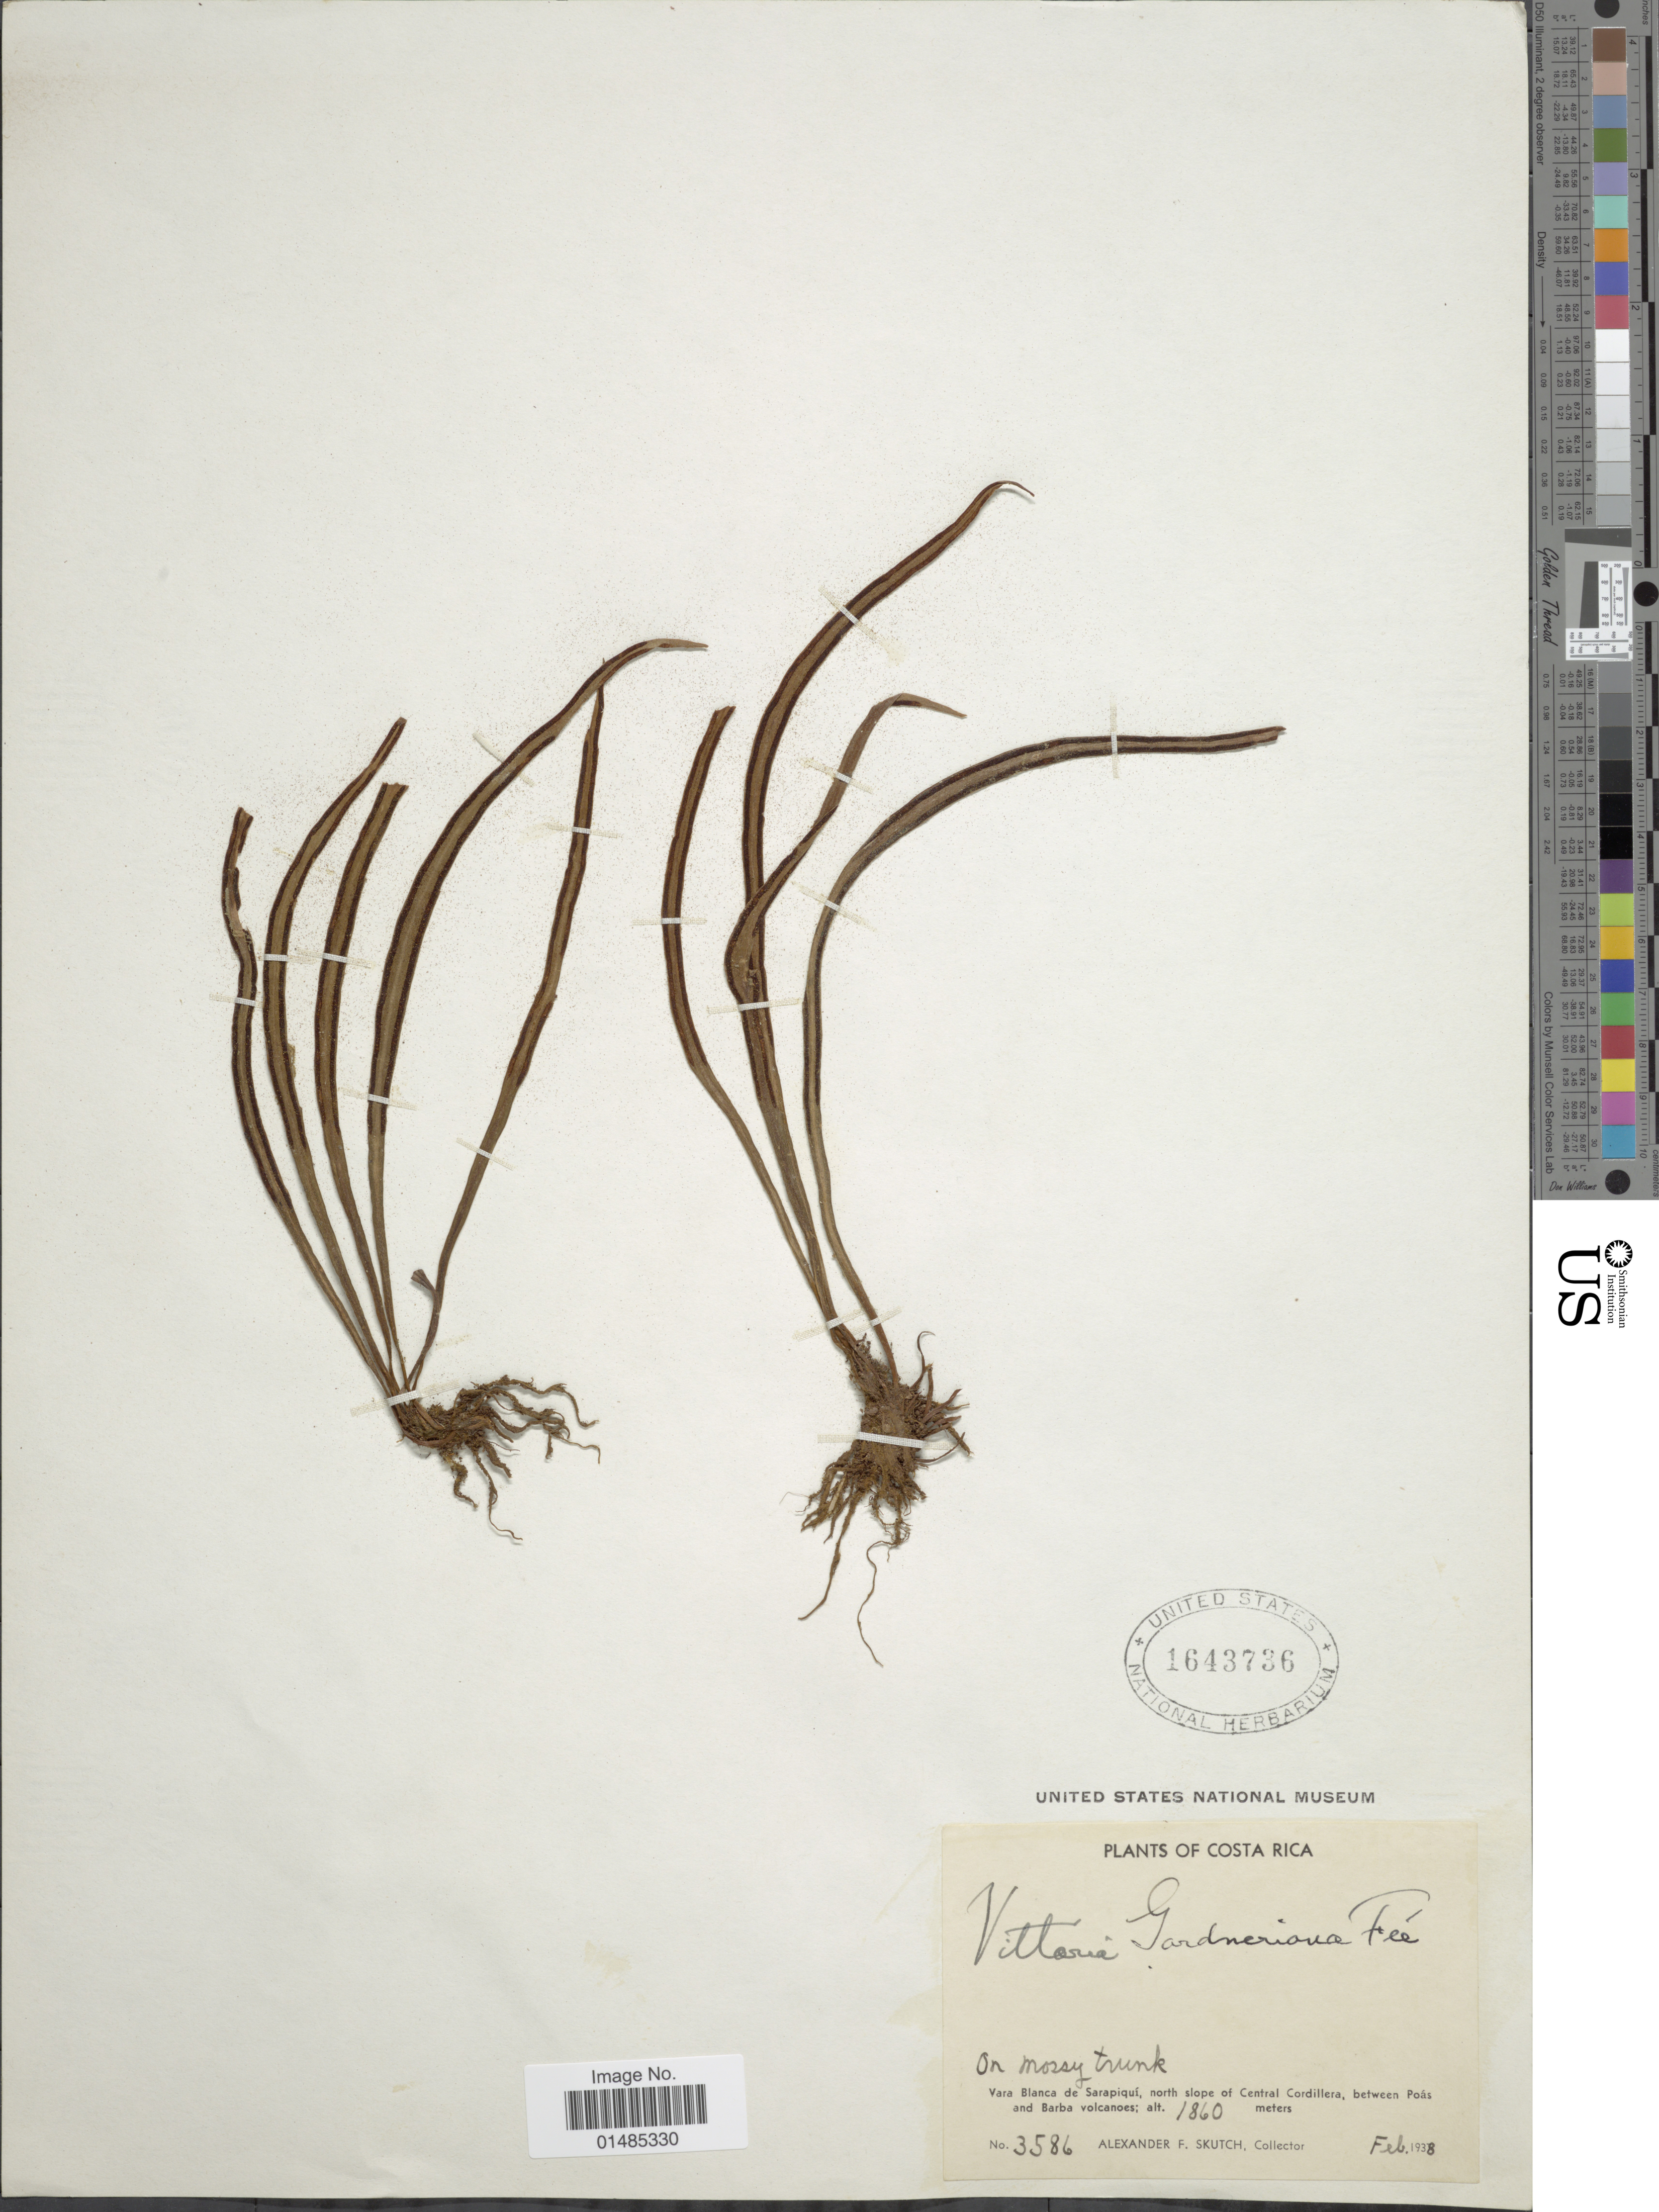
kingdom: Plantae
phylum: Tracheophyta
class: Polypodiopsida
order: Polypodiales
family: Pteridaceae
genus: Radiovittaria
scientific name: Radiovittaria gardneriana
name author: (Fée) E.H. Crane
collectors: A. F. Skutch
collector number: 3586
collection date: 1938-02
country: Costa Rica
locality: Vara Blanca de Sarapiquí, north slope of Central Cordillera, between Poás and Barba volcanoes.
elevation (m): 1860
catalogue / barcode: US 1643736